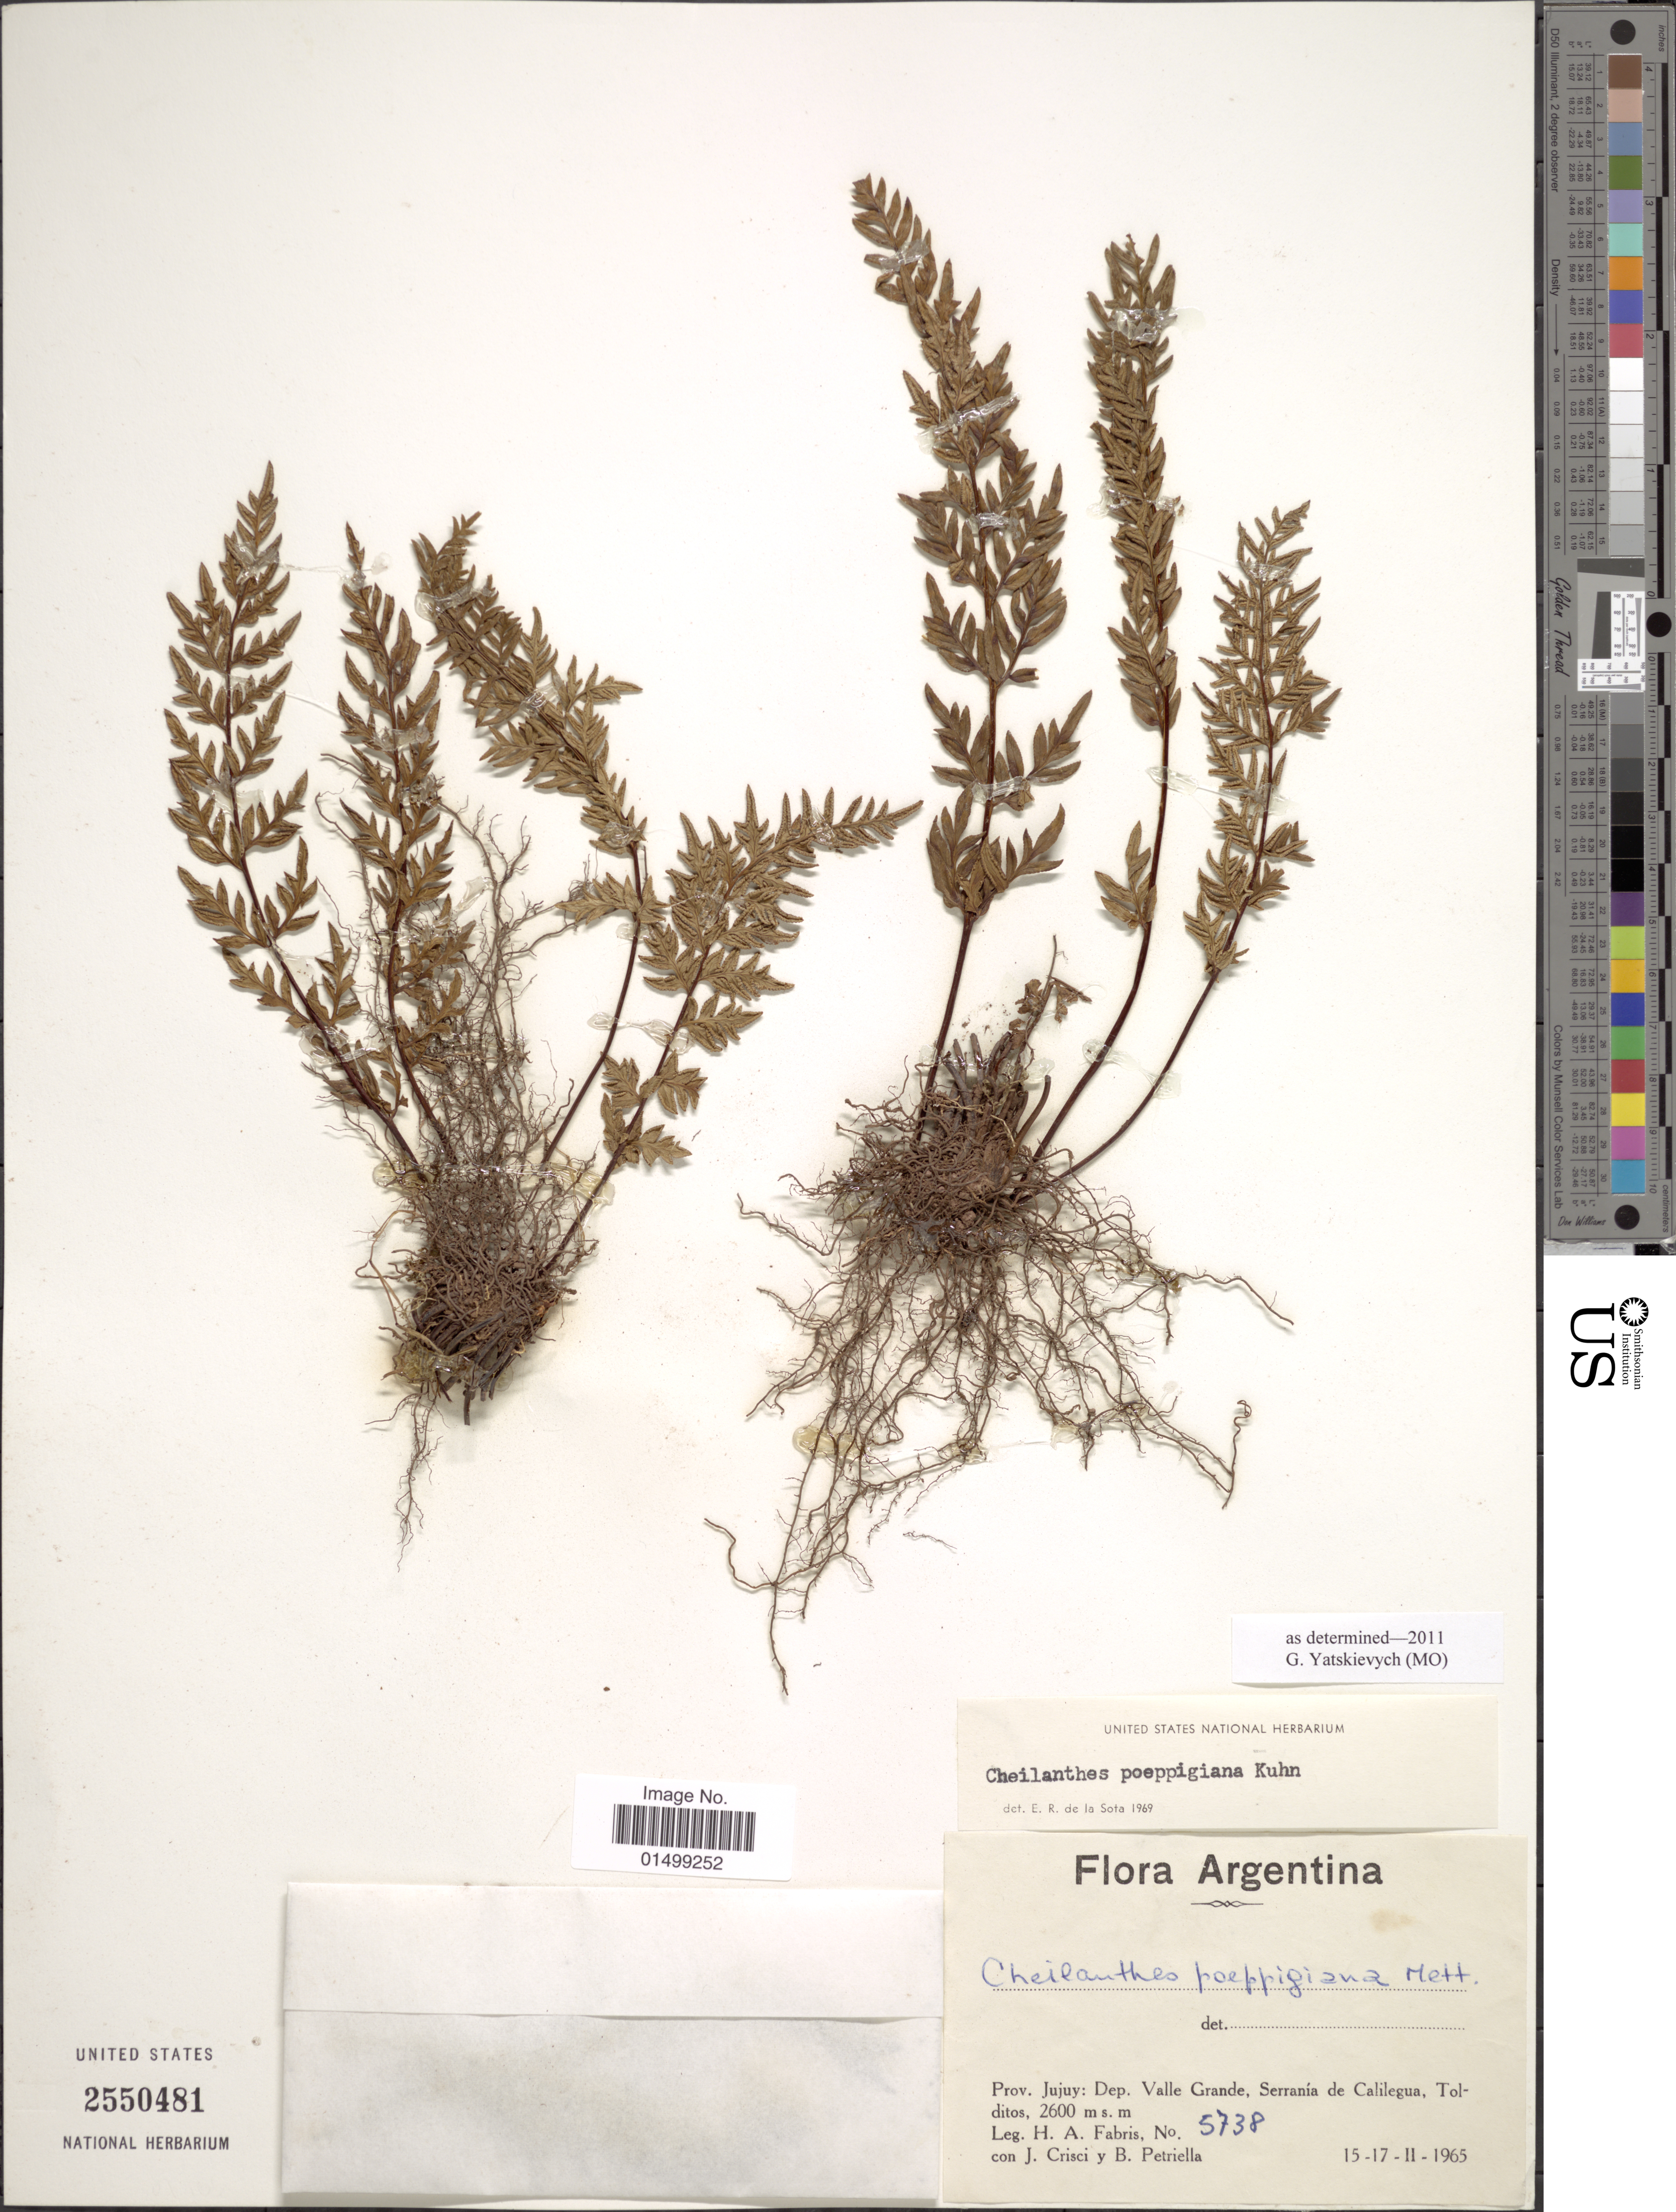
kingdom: Plantae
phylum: Tracheophyta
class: Polypodiopsida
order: Polypodiales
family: Pteridaceae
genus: Cheilanthes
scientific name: Cheilanthes poeppigiana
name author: Mett. ex Kuhn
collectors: H. A. Fabris, J. Crisci & B. Petriella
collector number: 5738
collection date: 1965-02-15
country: Argentina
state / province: Jujuy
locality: Dep. Valle Grande, Serranía de Calilegua, Tolditos.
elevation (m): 2600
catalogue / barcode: US 2550481